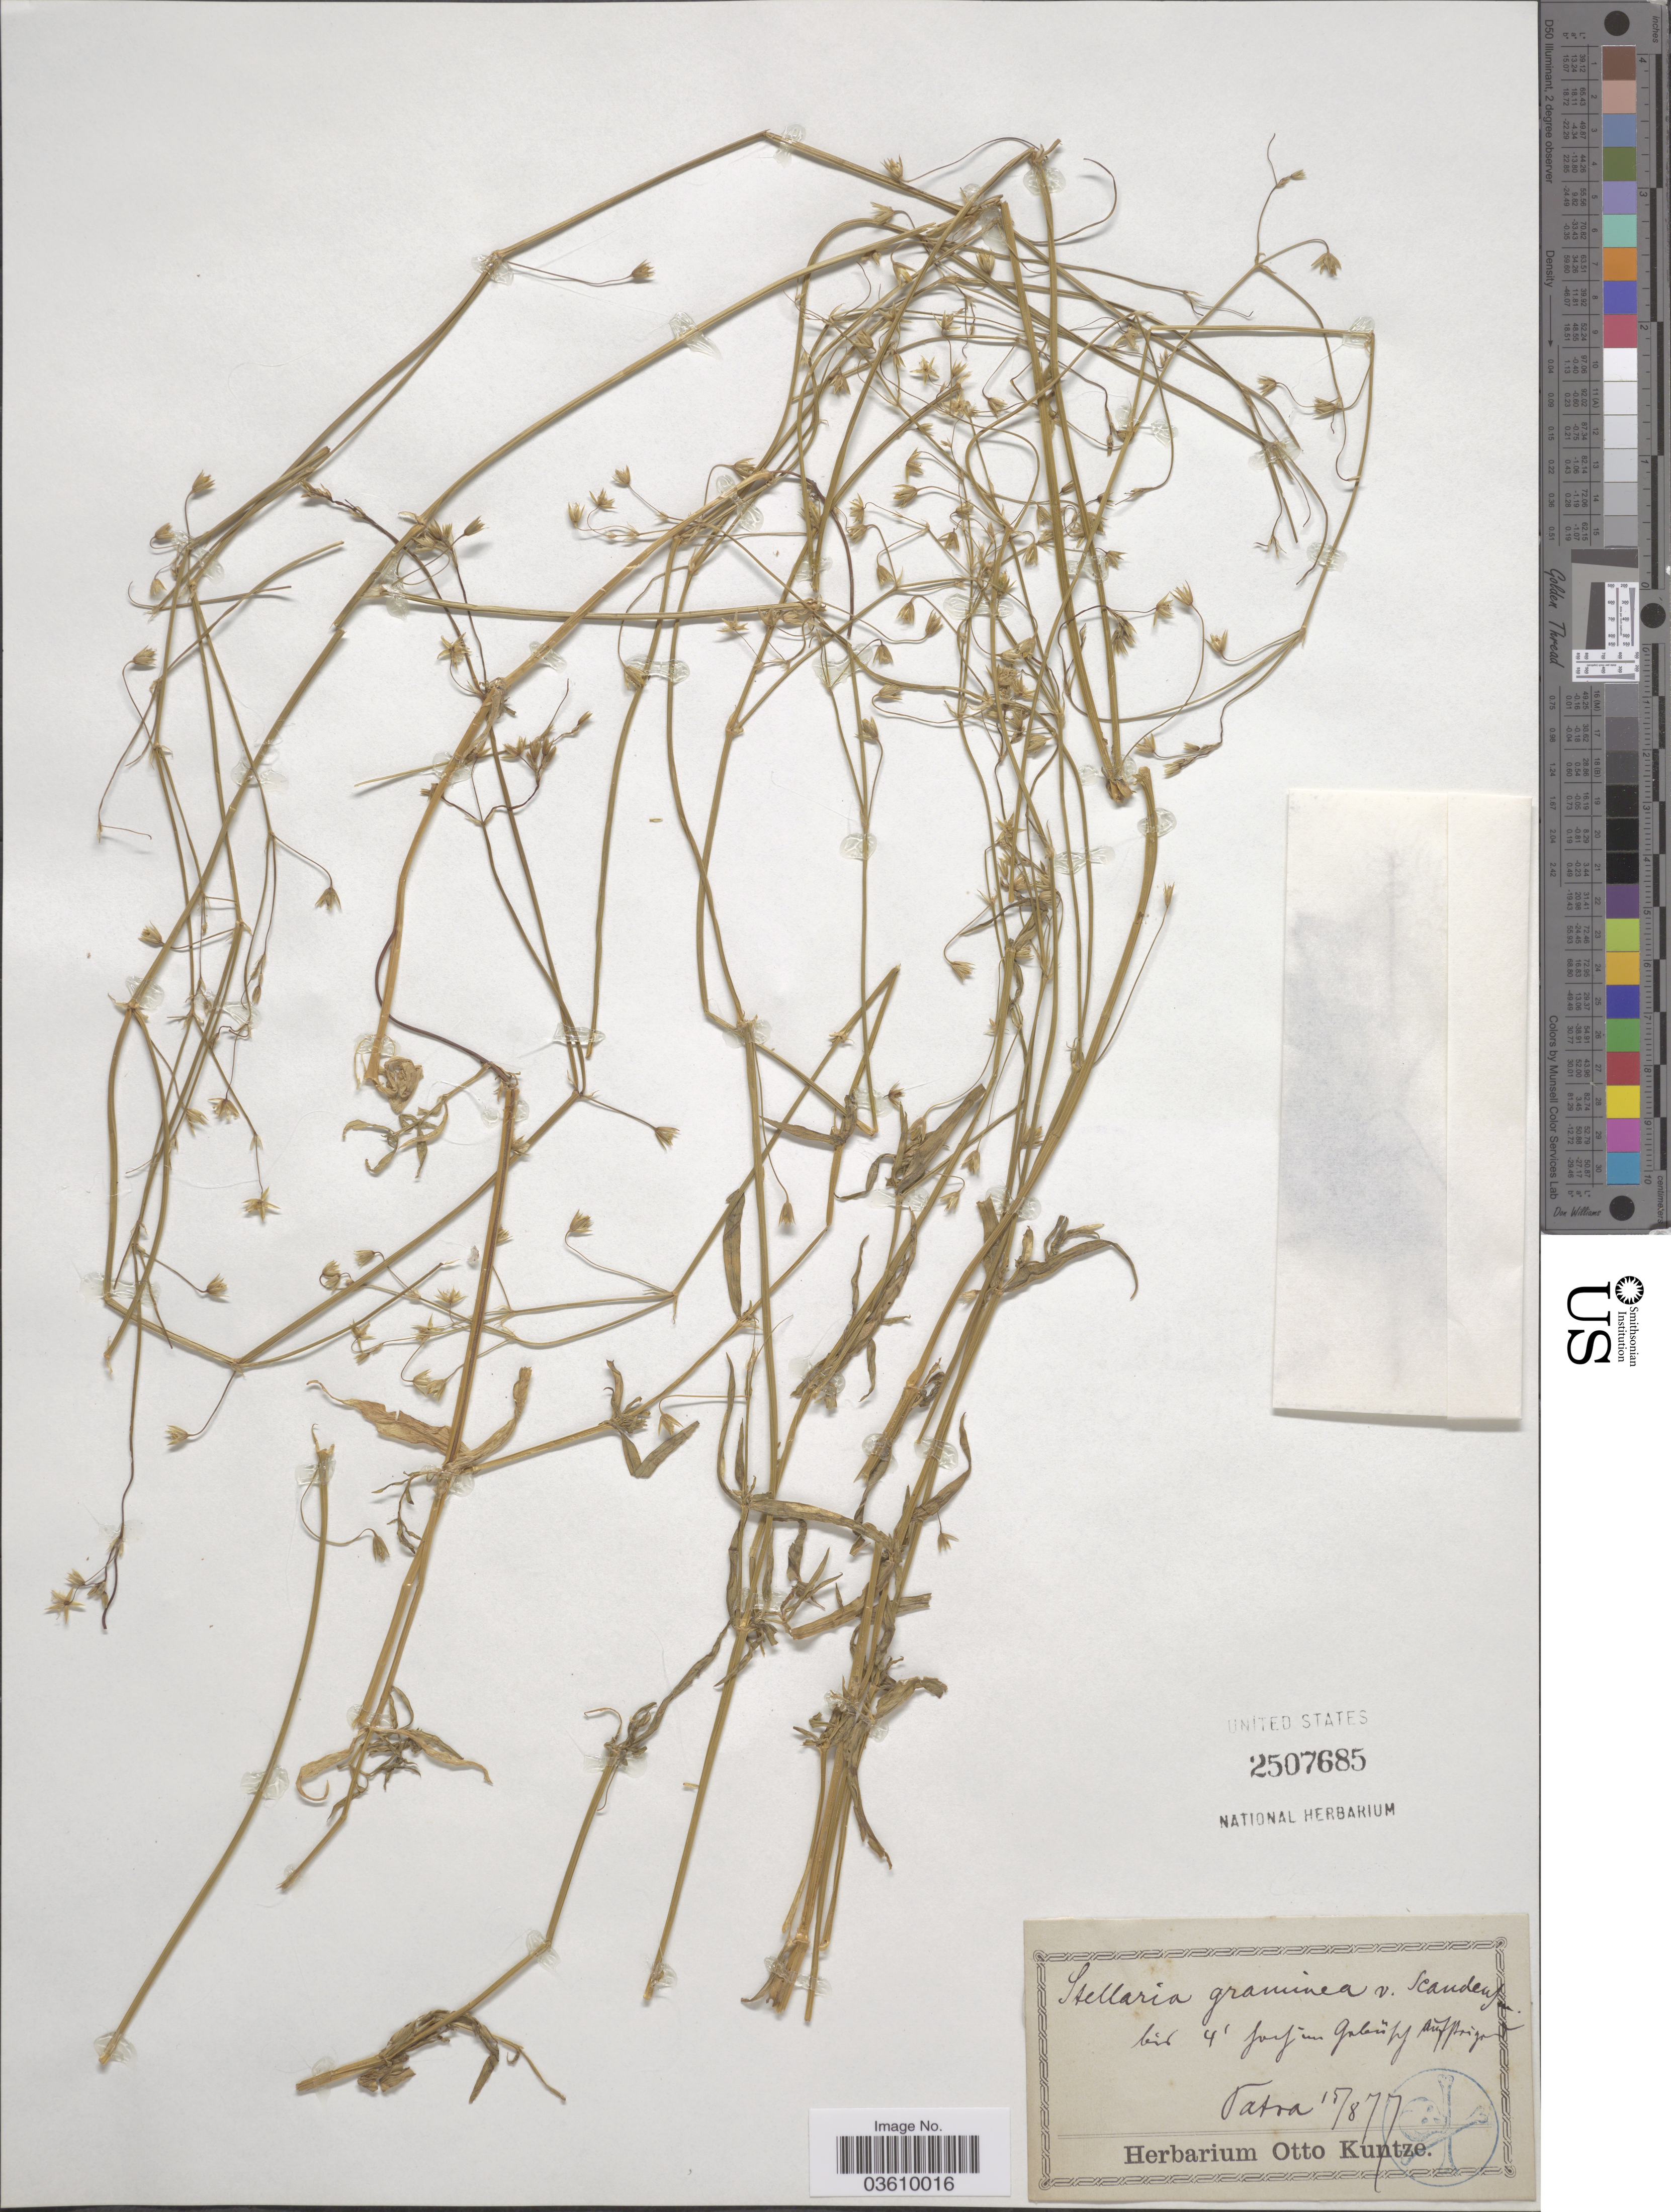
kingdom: Plantae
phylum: Tracheophyta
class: Magnoliopsida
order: Caryophyllales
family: Caryophyllaceae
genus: Stellaria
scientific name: Stellaria graminea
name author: L.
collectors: ex herb. Otto Kuntze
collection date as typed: Transcribed d/m/y: 15/8/77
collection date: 1877-08-15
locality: Tatra. [Slovakia/Poland]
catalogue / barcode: US 2507685